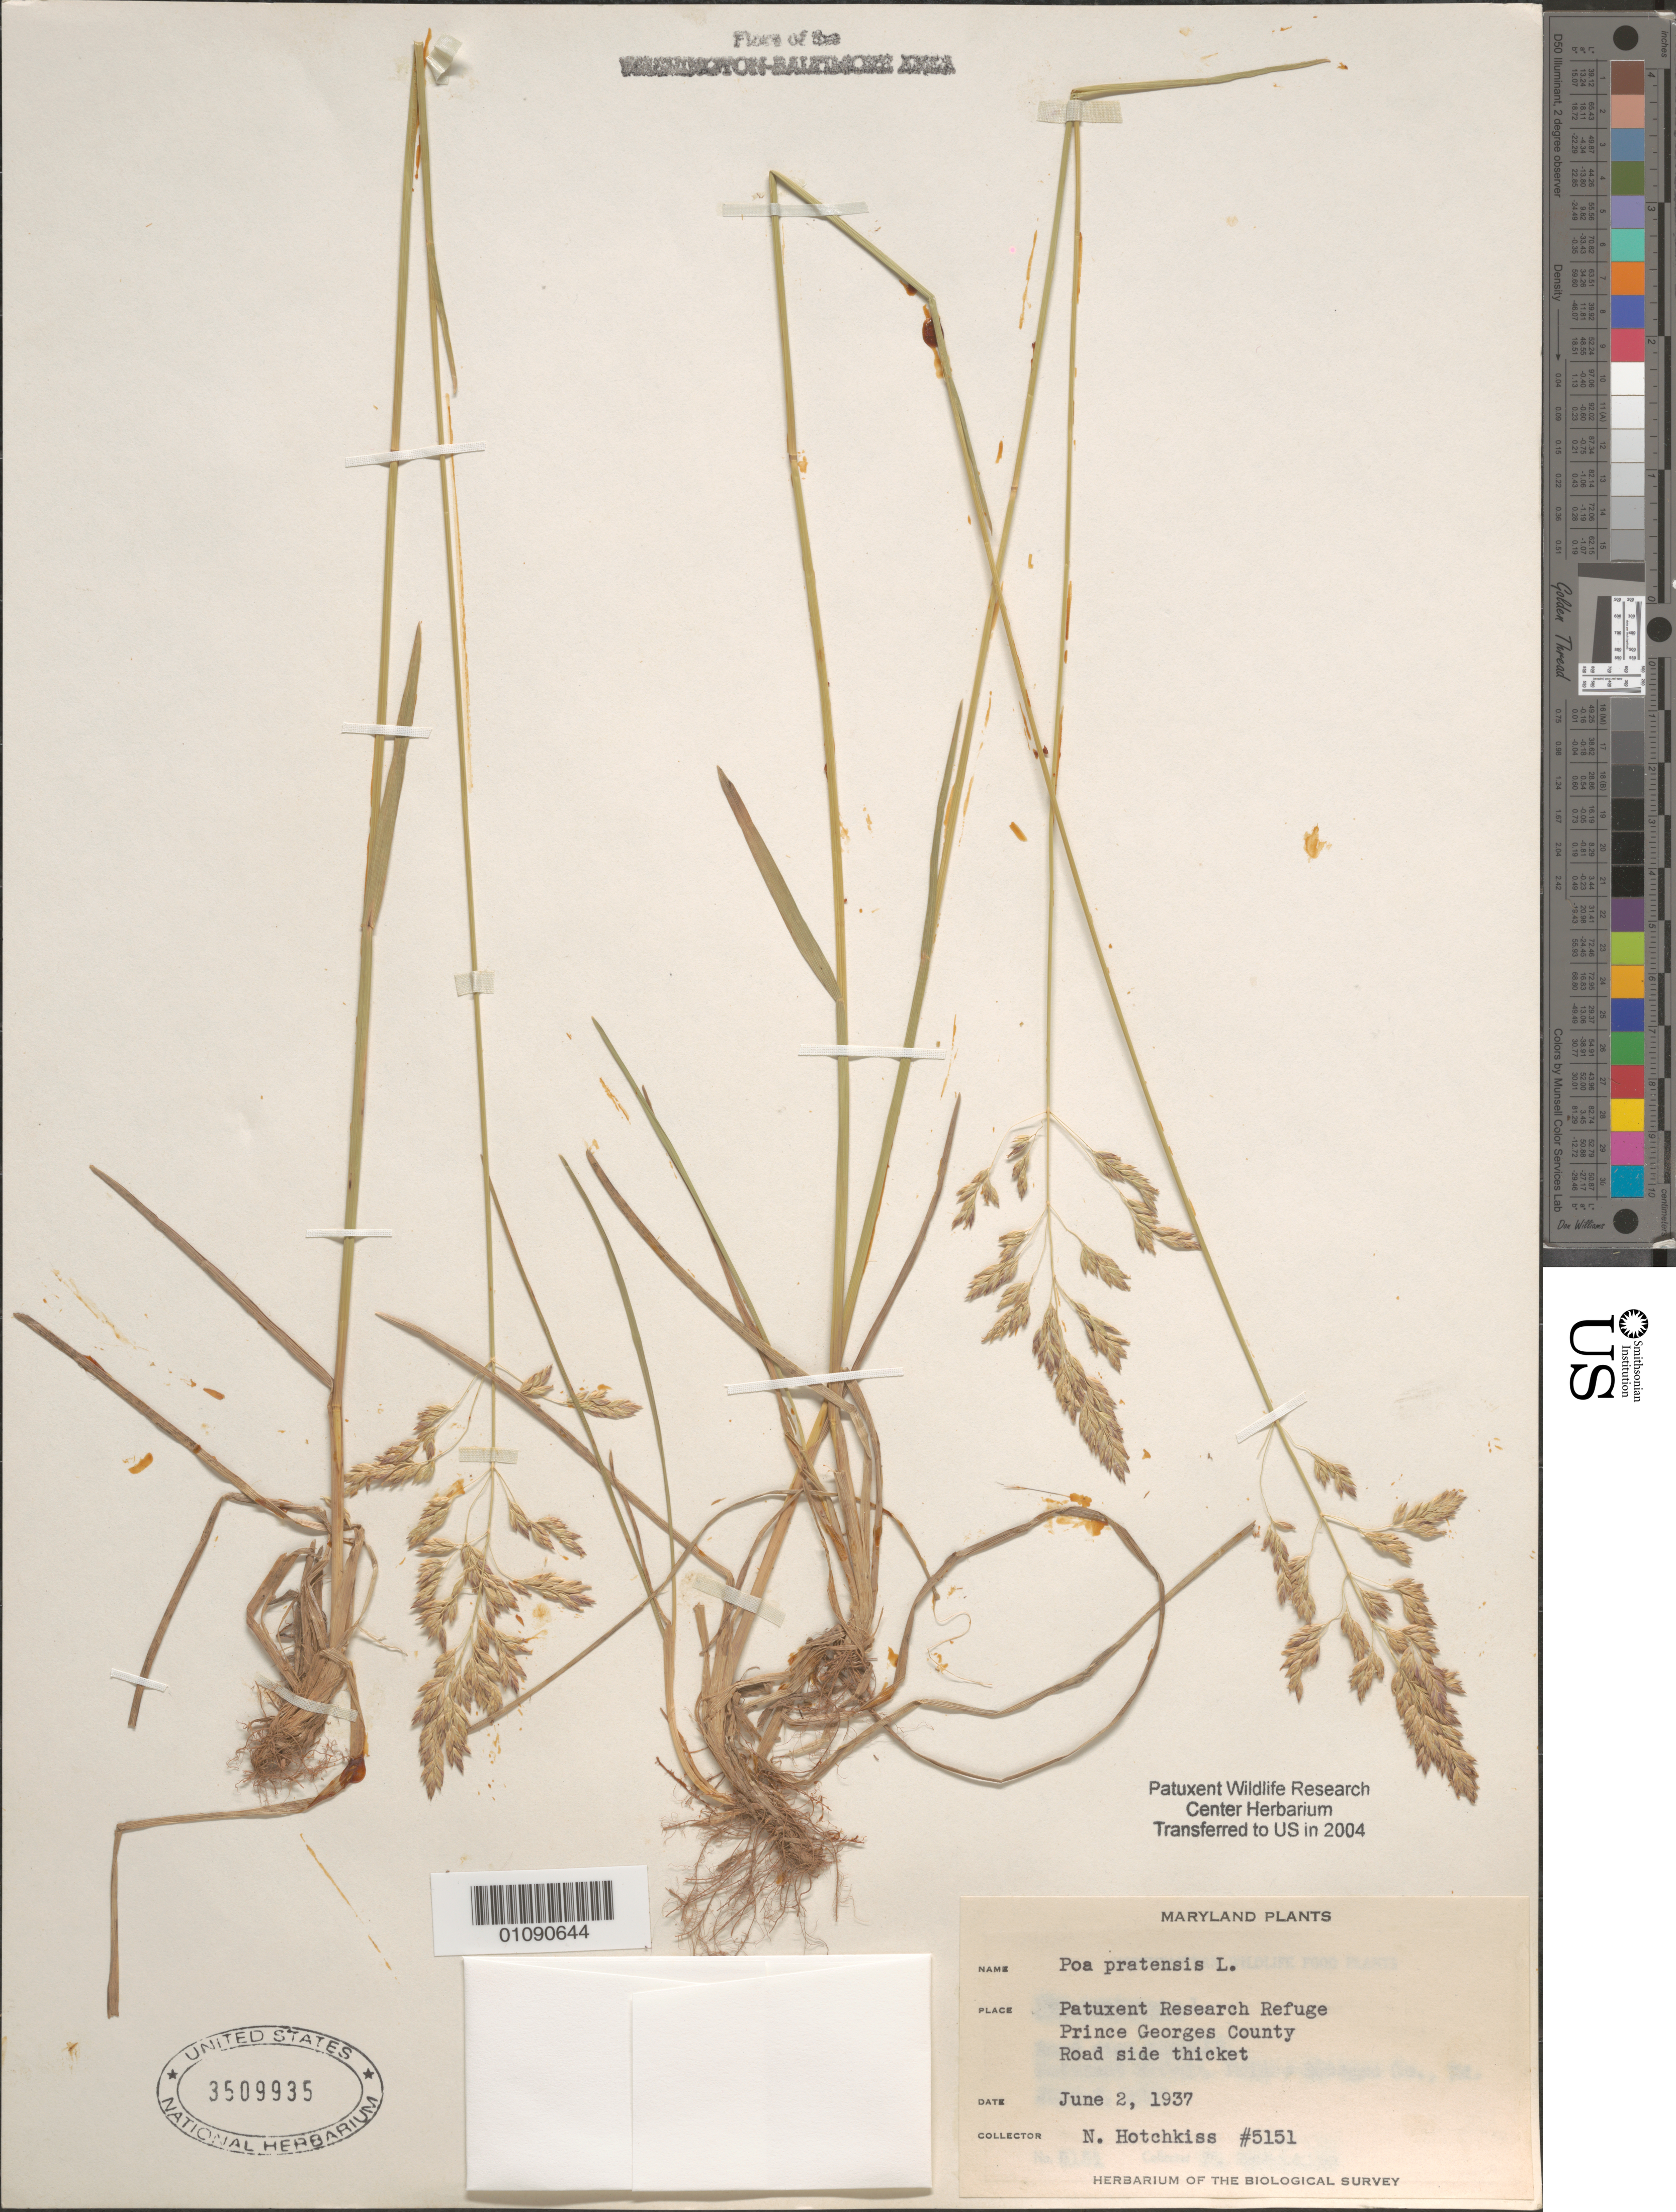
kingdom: Plantae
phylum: Tracheophyta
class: Liliopsida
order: Poales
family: Poaceae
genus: Poa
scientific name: Poa pratensis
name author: L.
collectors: N. Hotchkiss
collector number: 5151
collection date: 1937-06-02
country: United States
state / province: Maryland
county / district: Prince George's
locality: Patuxent Wildlife Refuge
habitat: Roadside thicket.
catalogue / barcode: US 3509935